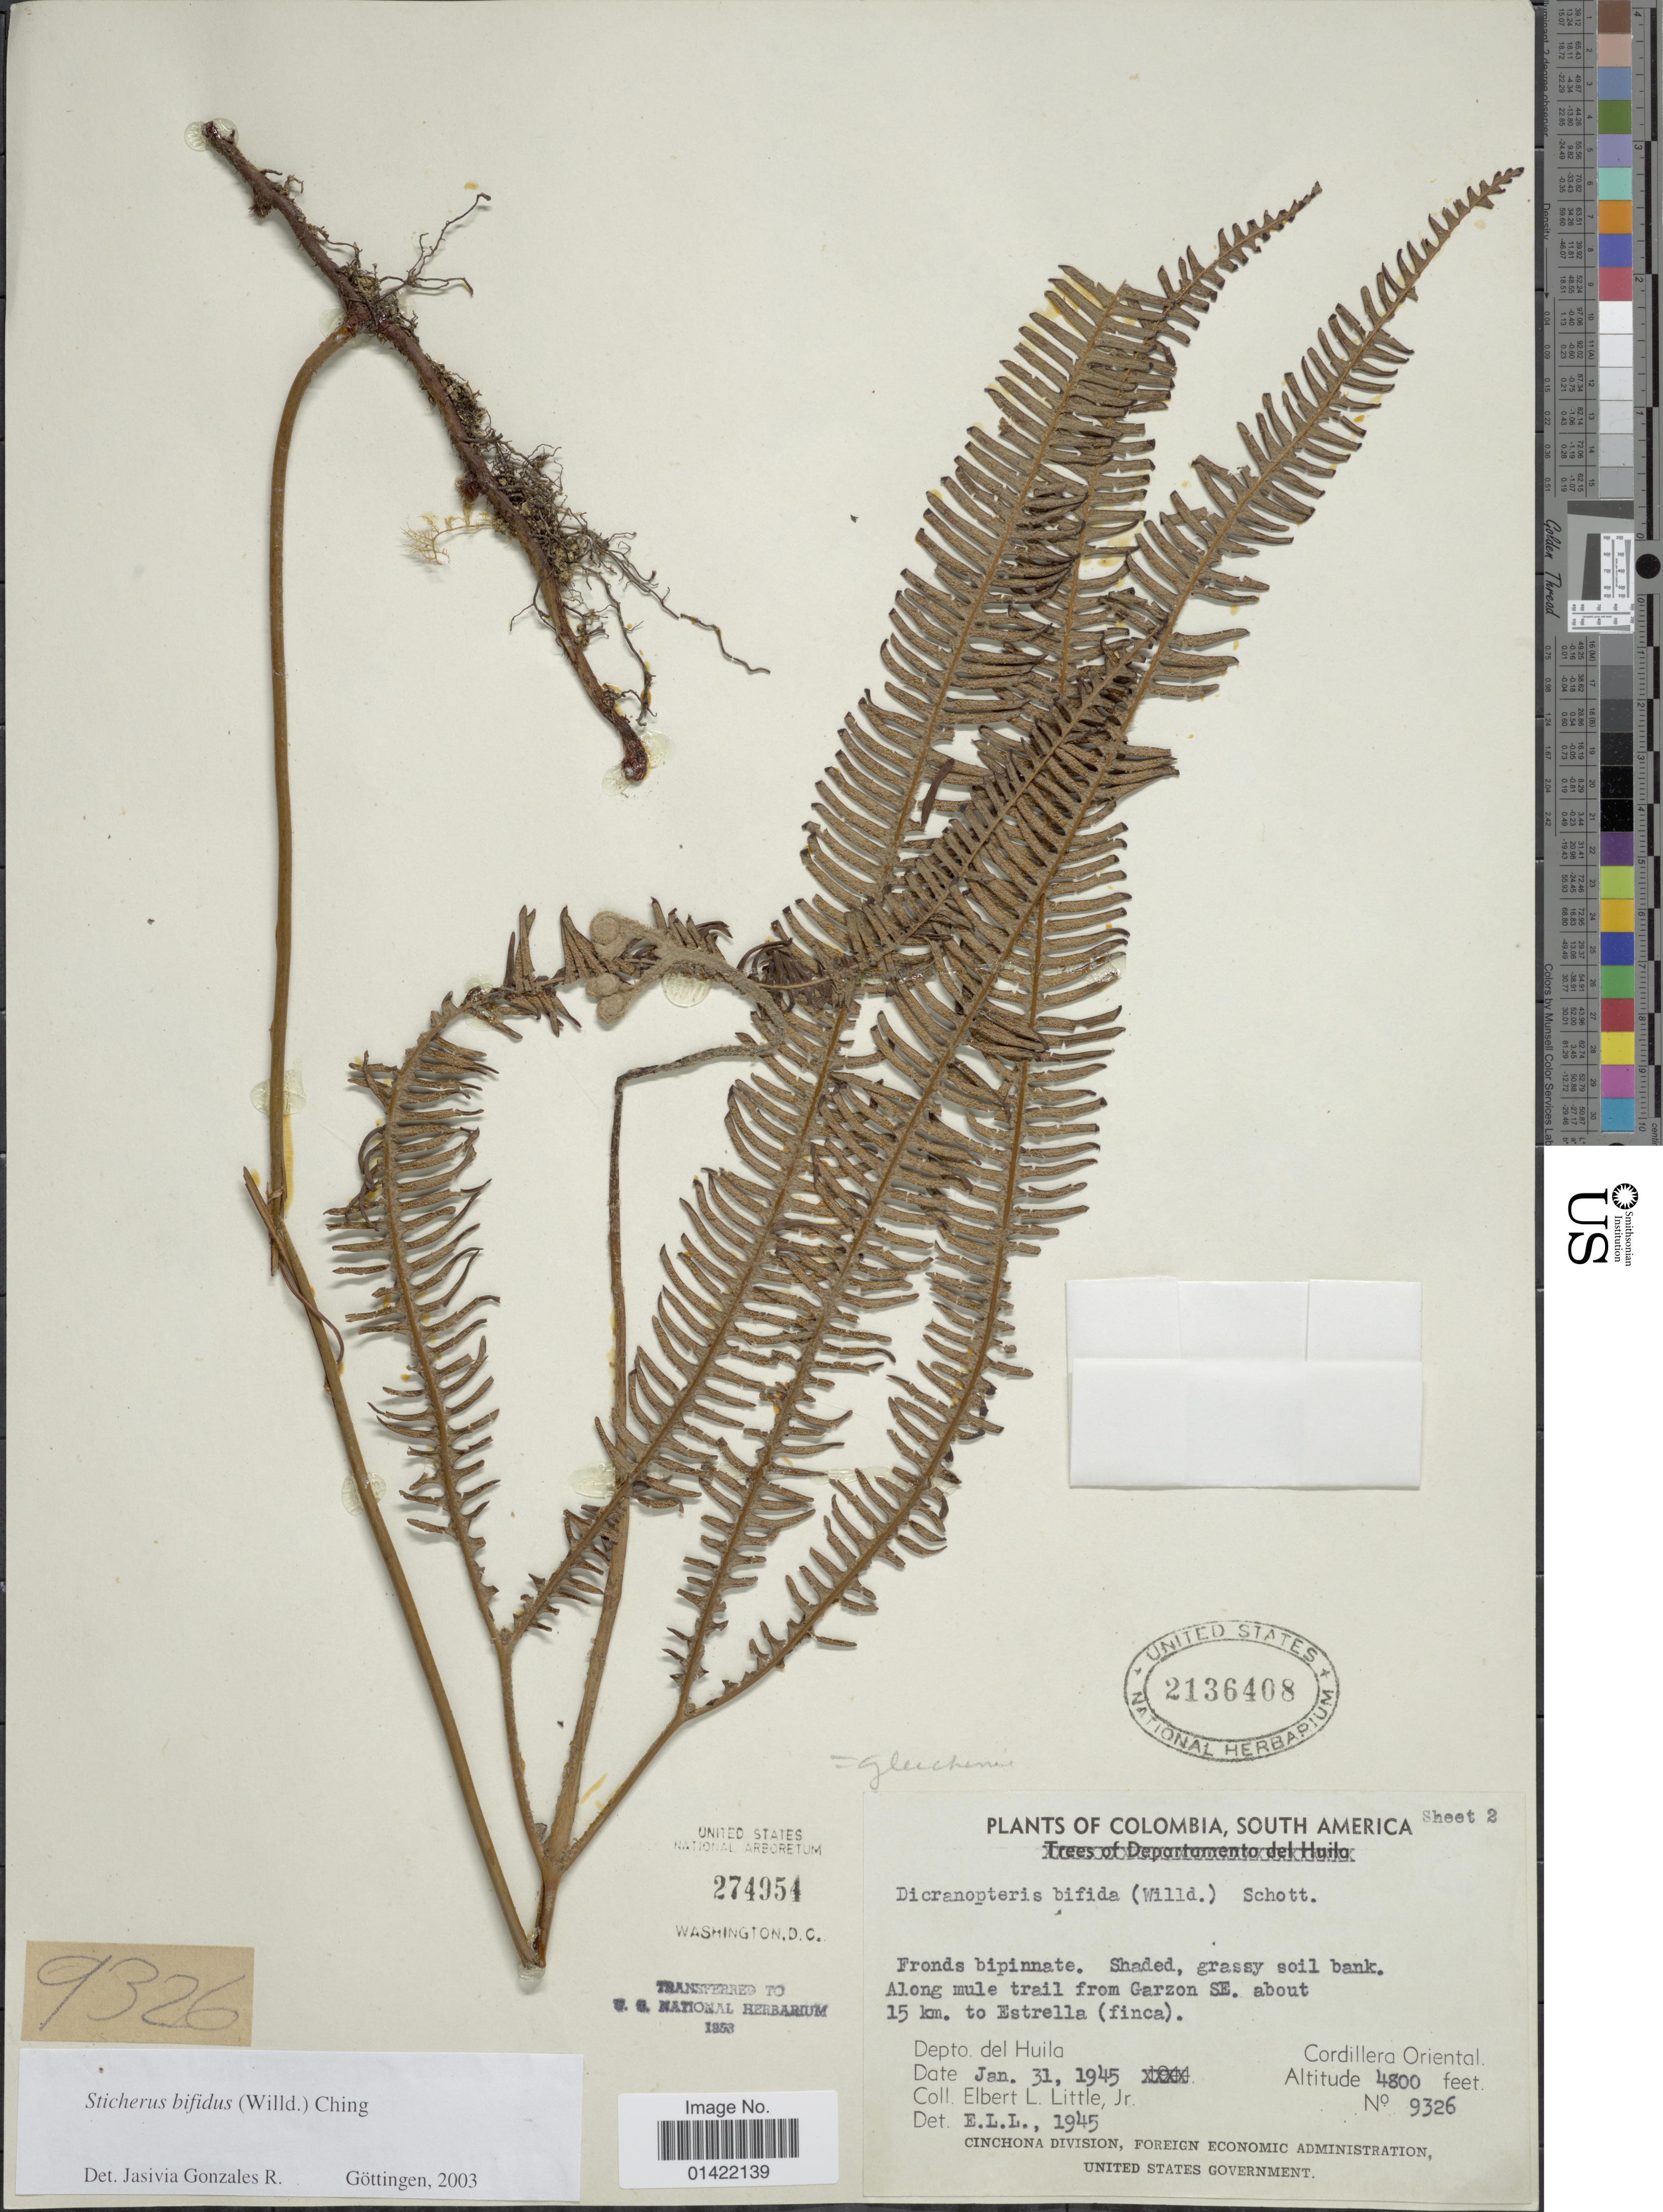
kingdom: Plantae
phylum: Tracheophyta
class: Polypodiopsida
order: Gleicheniales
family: Gleicheniaceae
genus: Sticherus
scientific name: Sticherus bifidus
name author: (Willd.) Ching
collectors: E. L. Little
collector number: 9326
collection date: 1945-01-31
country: Colombia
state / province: Huila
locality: Along mule trail from Garzon SE. about 15 km. to Estrella (finca). Depto. del Huila. Cordillera Oriental.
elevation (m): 1463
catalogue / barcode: US 2136408